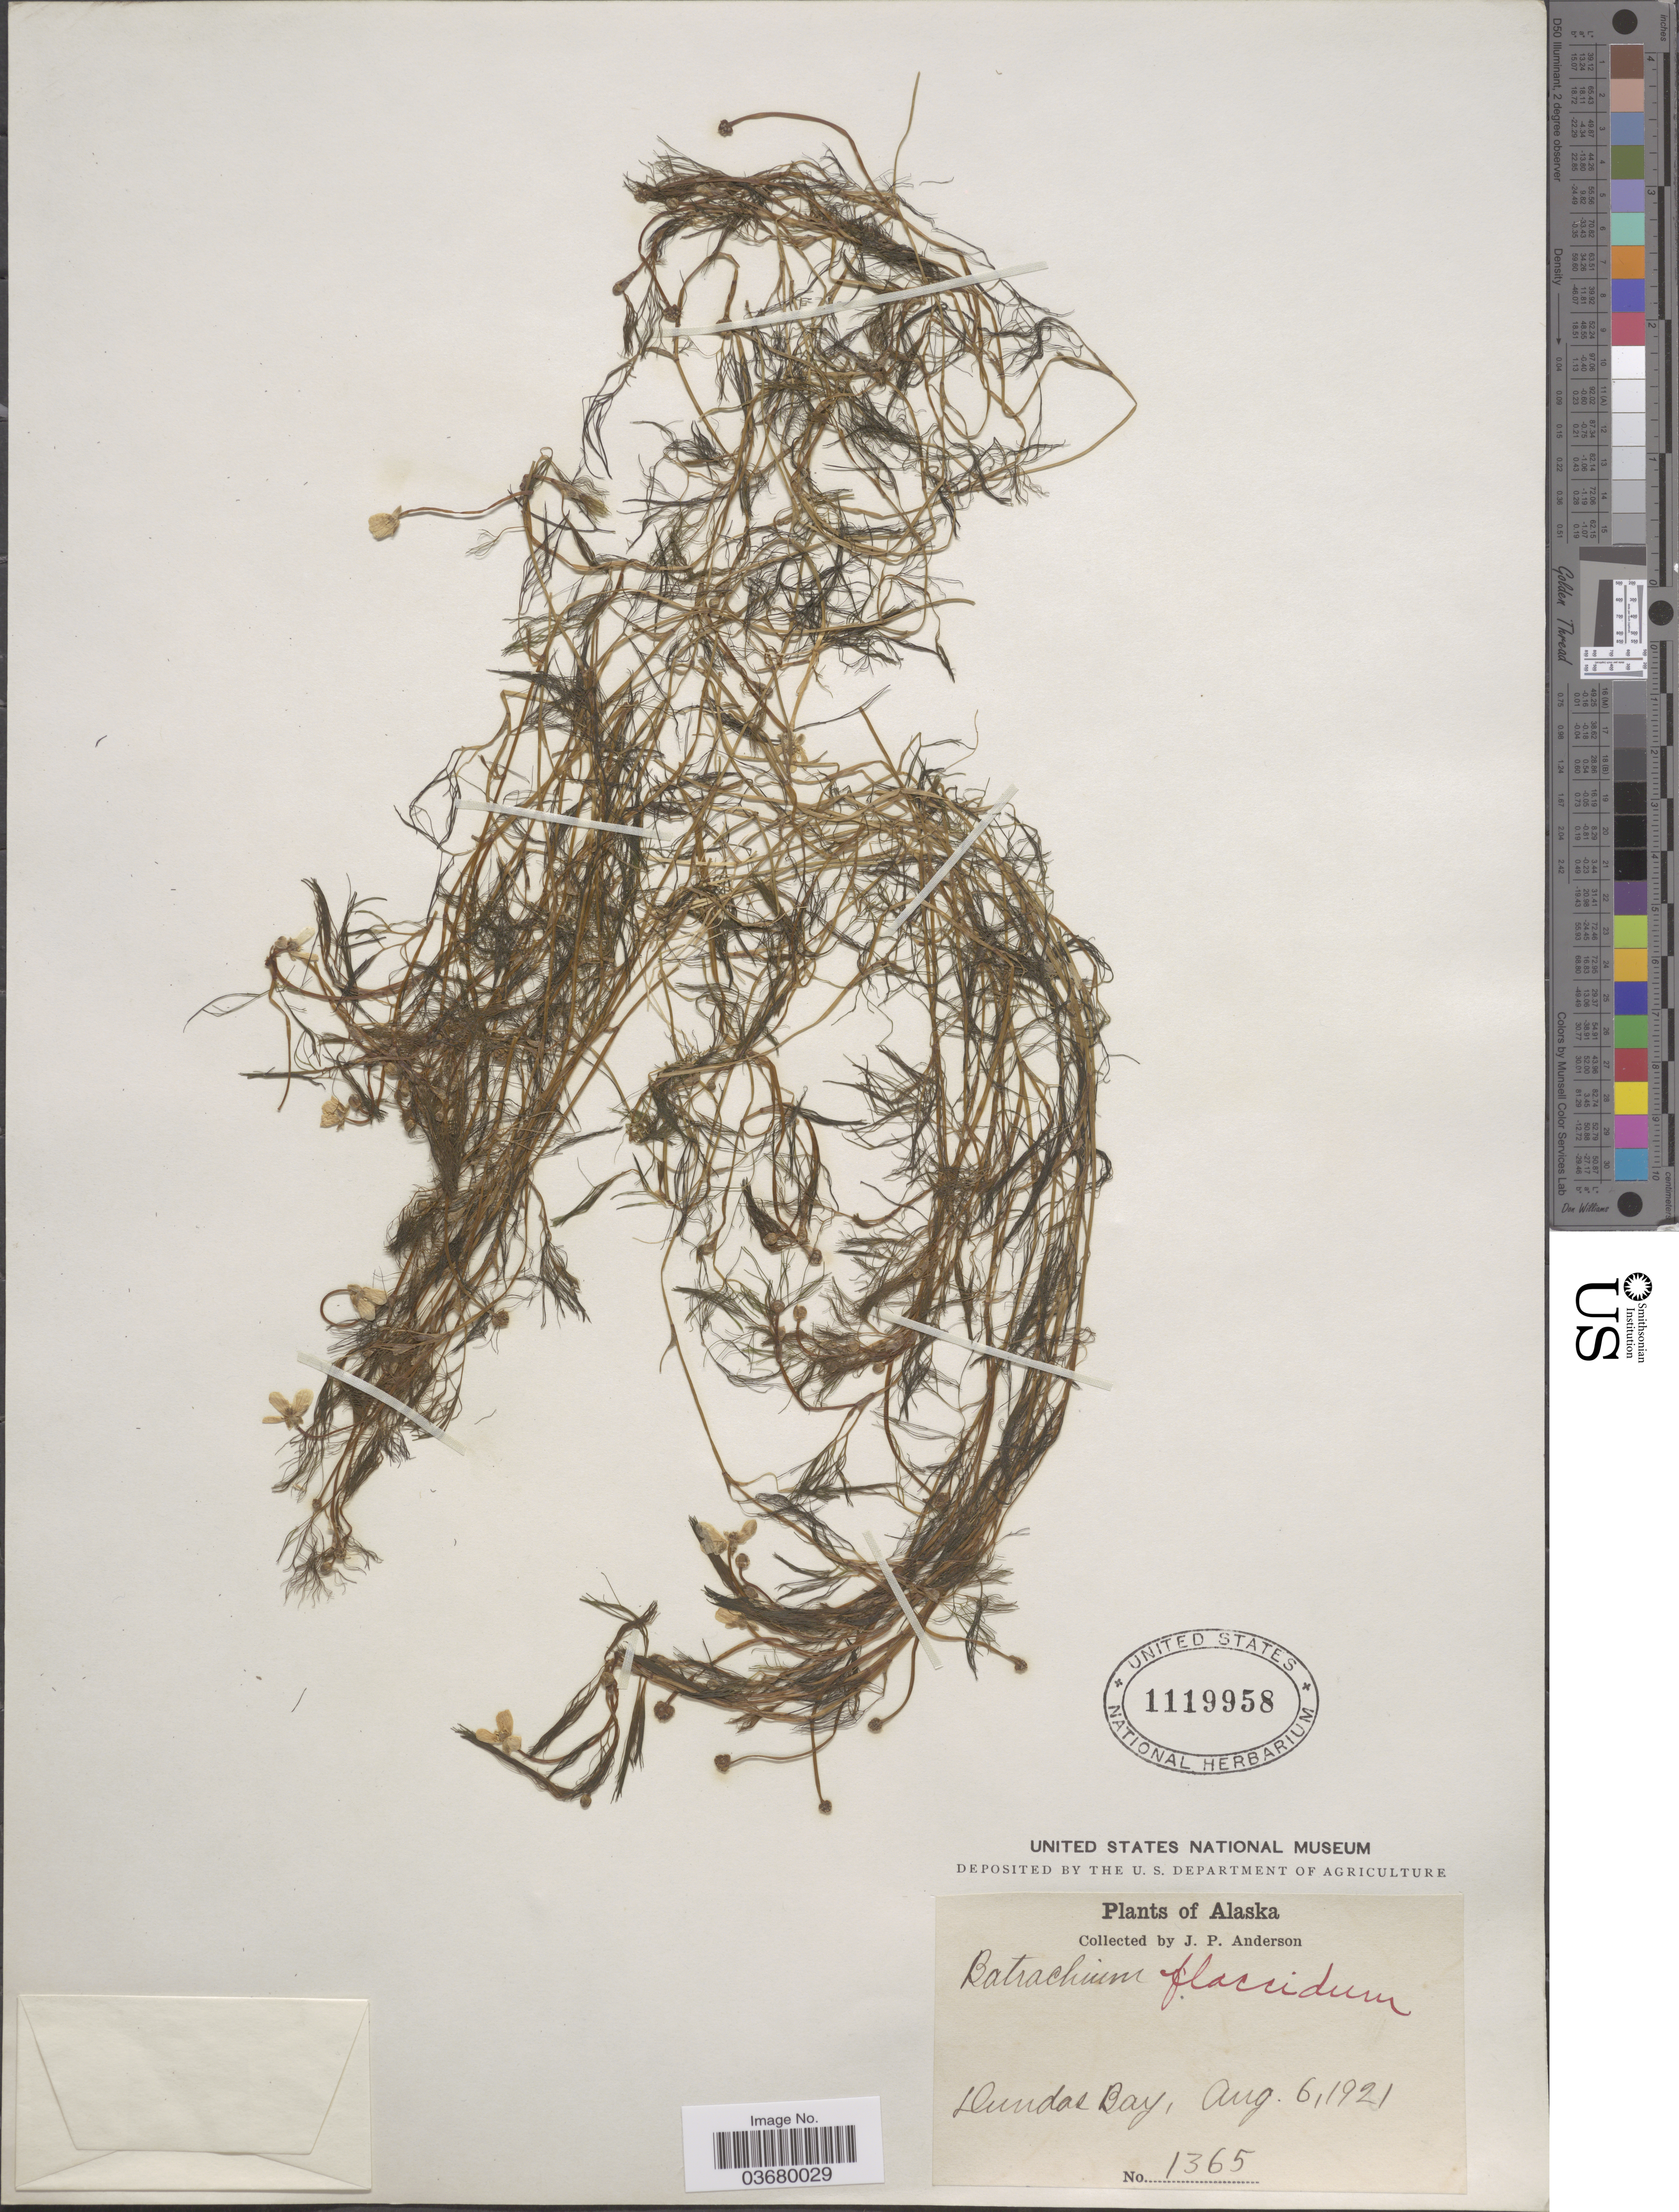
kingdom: Plantae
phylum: Tracheophyta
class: Magnoliopsida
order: Ranunculales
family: Ranunculaceae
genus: Ranunculus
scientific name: Ranunculus trichophyllus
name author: Chaix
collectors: J. P. Anderson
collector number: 1365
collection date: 1921-08-06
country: United States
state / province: Alaska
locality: Dundas Bay.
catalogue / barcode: US 1119958